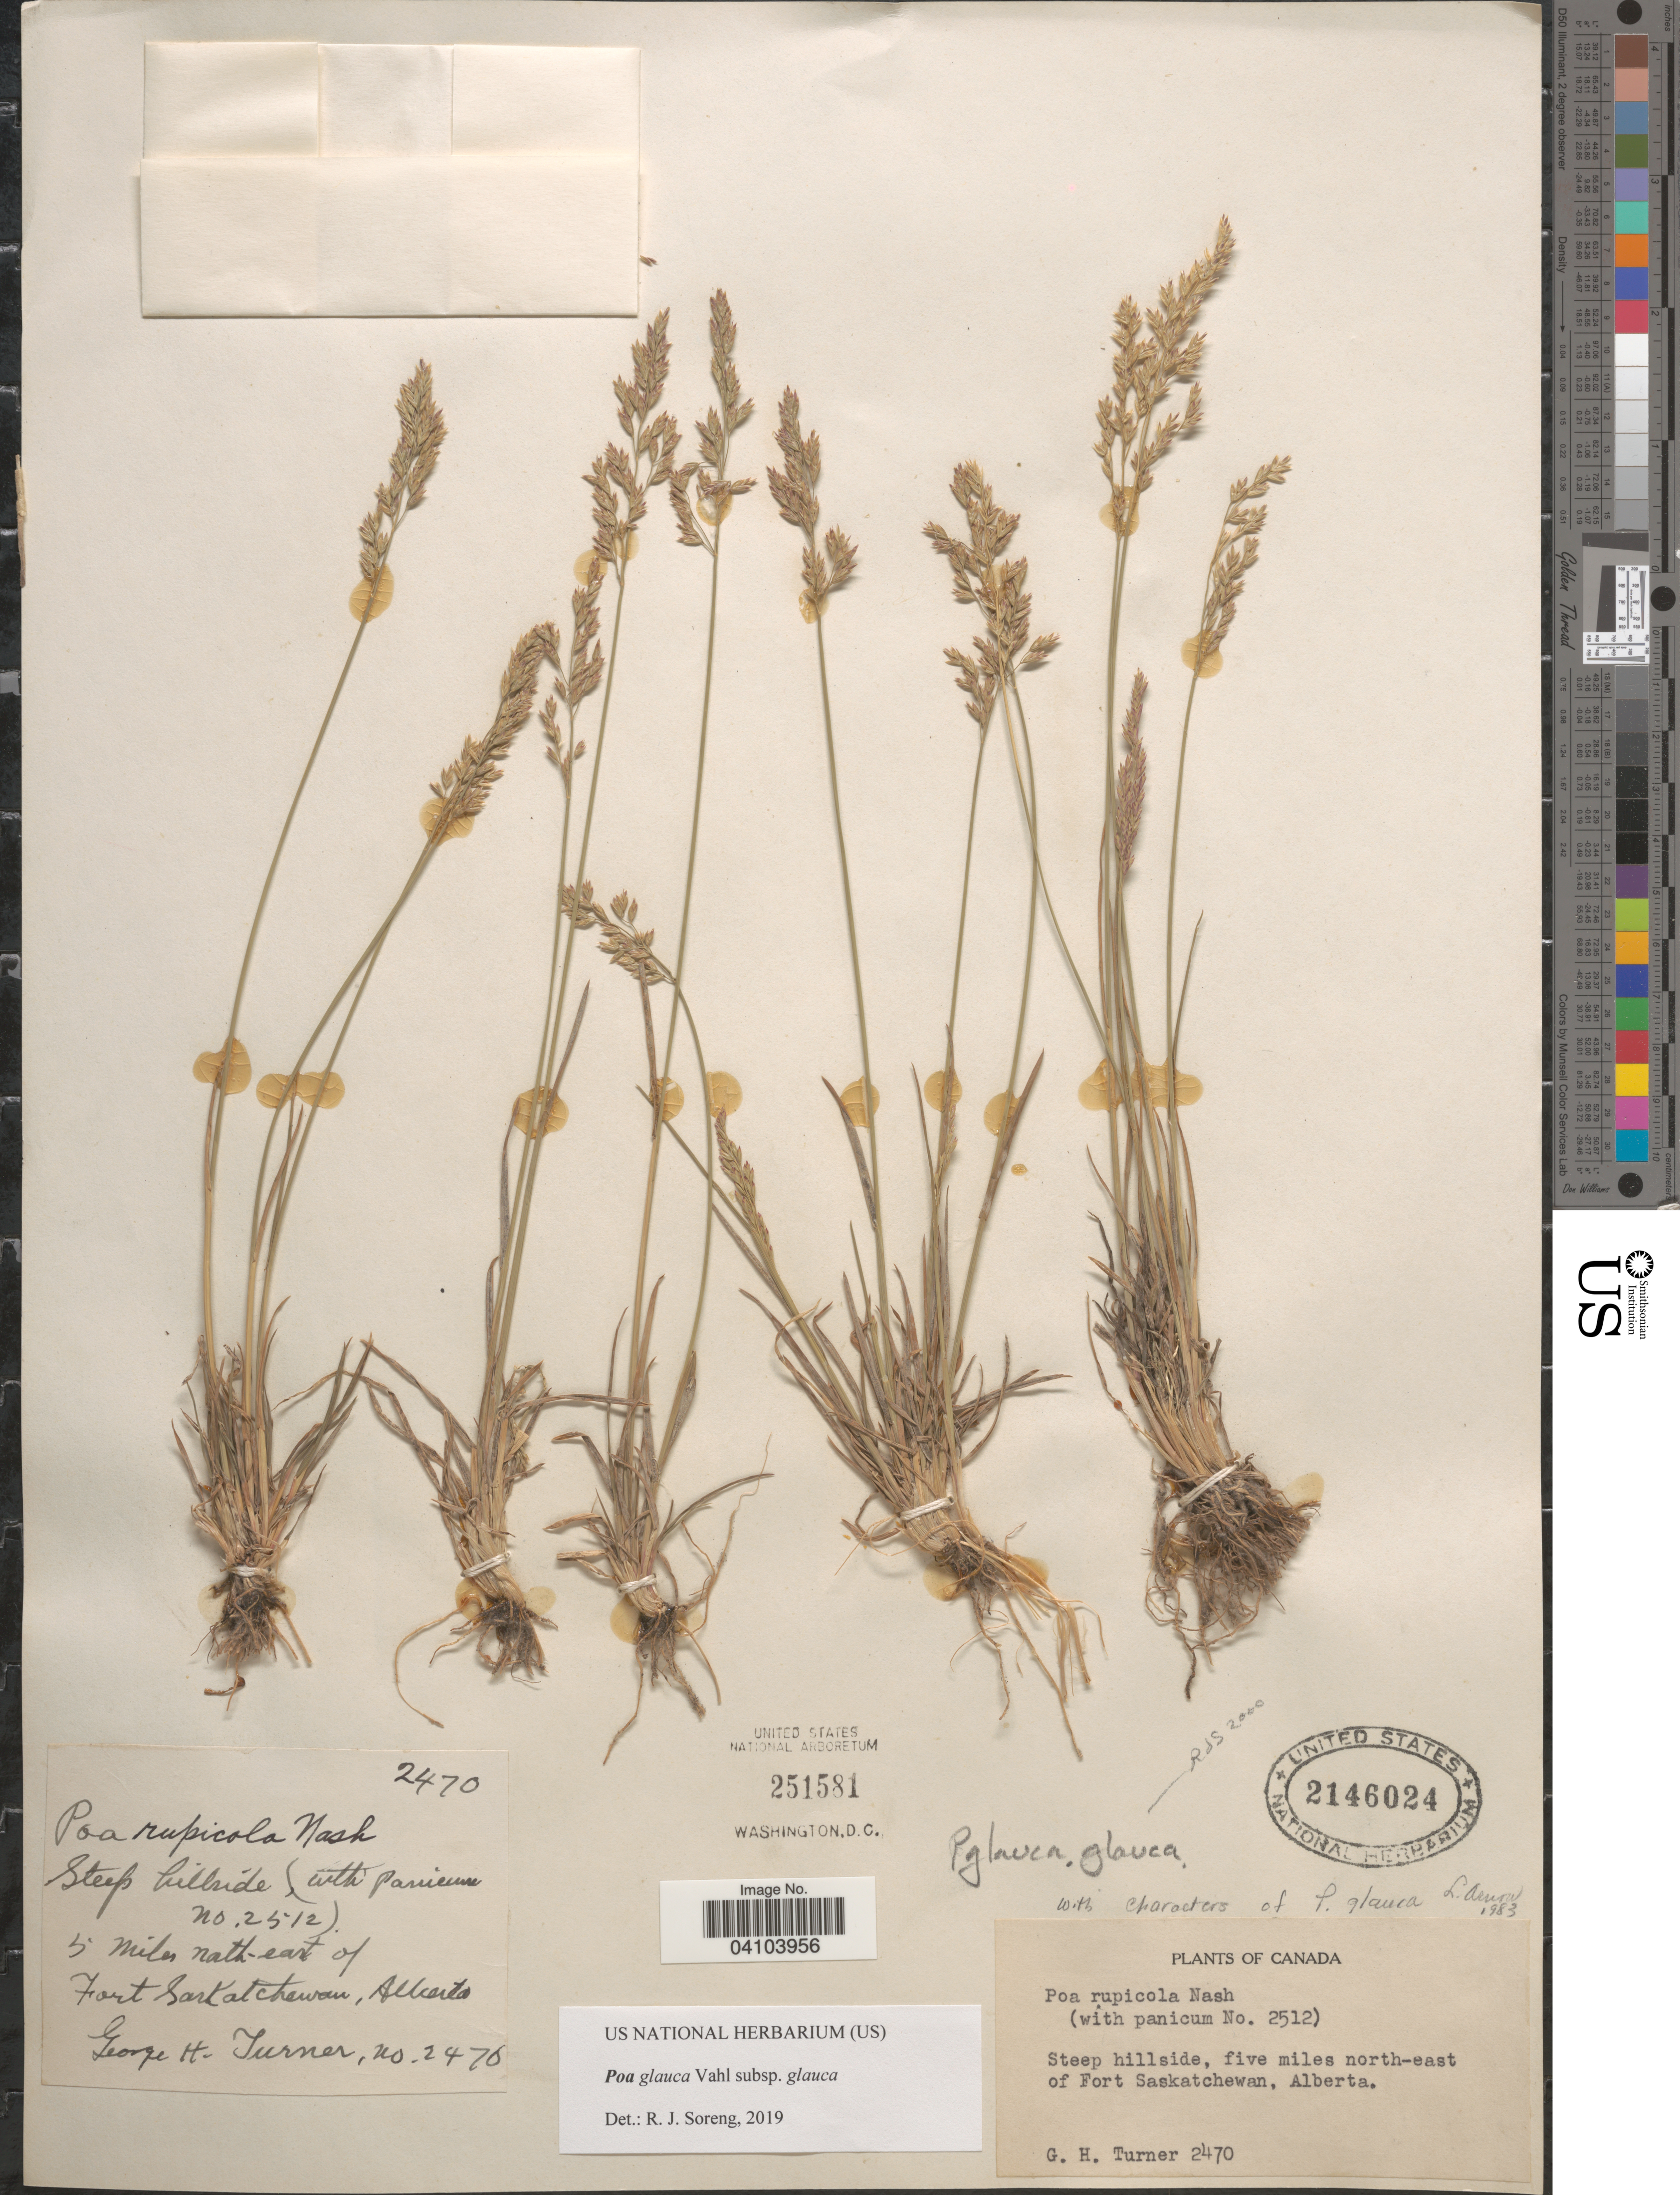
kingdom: Plantae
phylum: Tracheophyta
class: Liliopsida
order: Poales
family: Poaceae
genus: Poa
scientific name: Poa glauca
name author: Vahl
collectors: G. H. Turner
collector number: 2470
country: Canada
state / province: Alberta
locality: Five miles north-east of Fort Saskatchewan.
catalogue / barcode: US 2146024